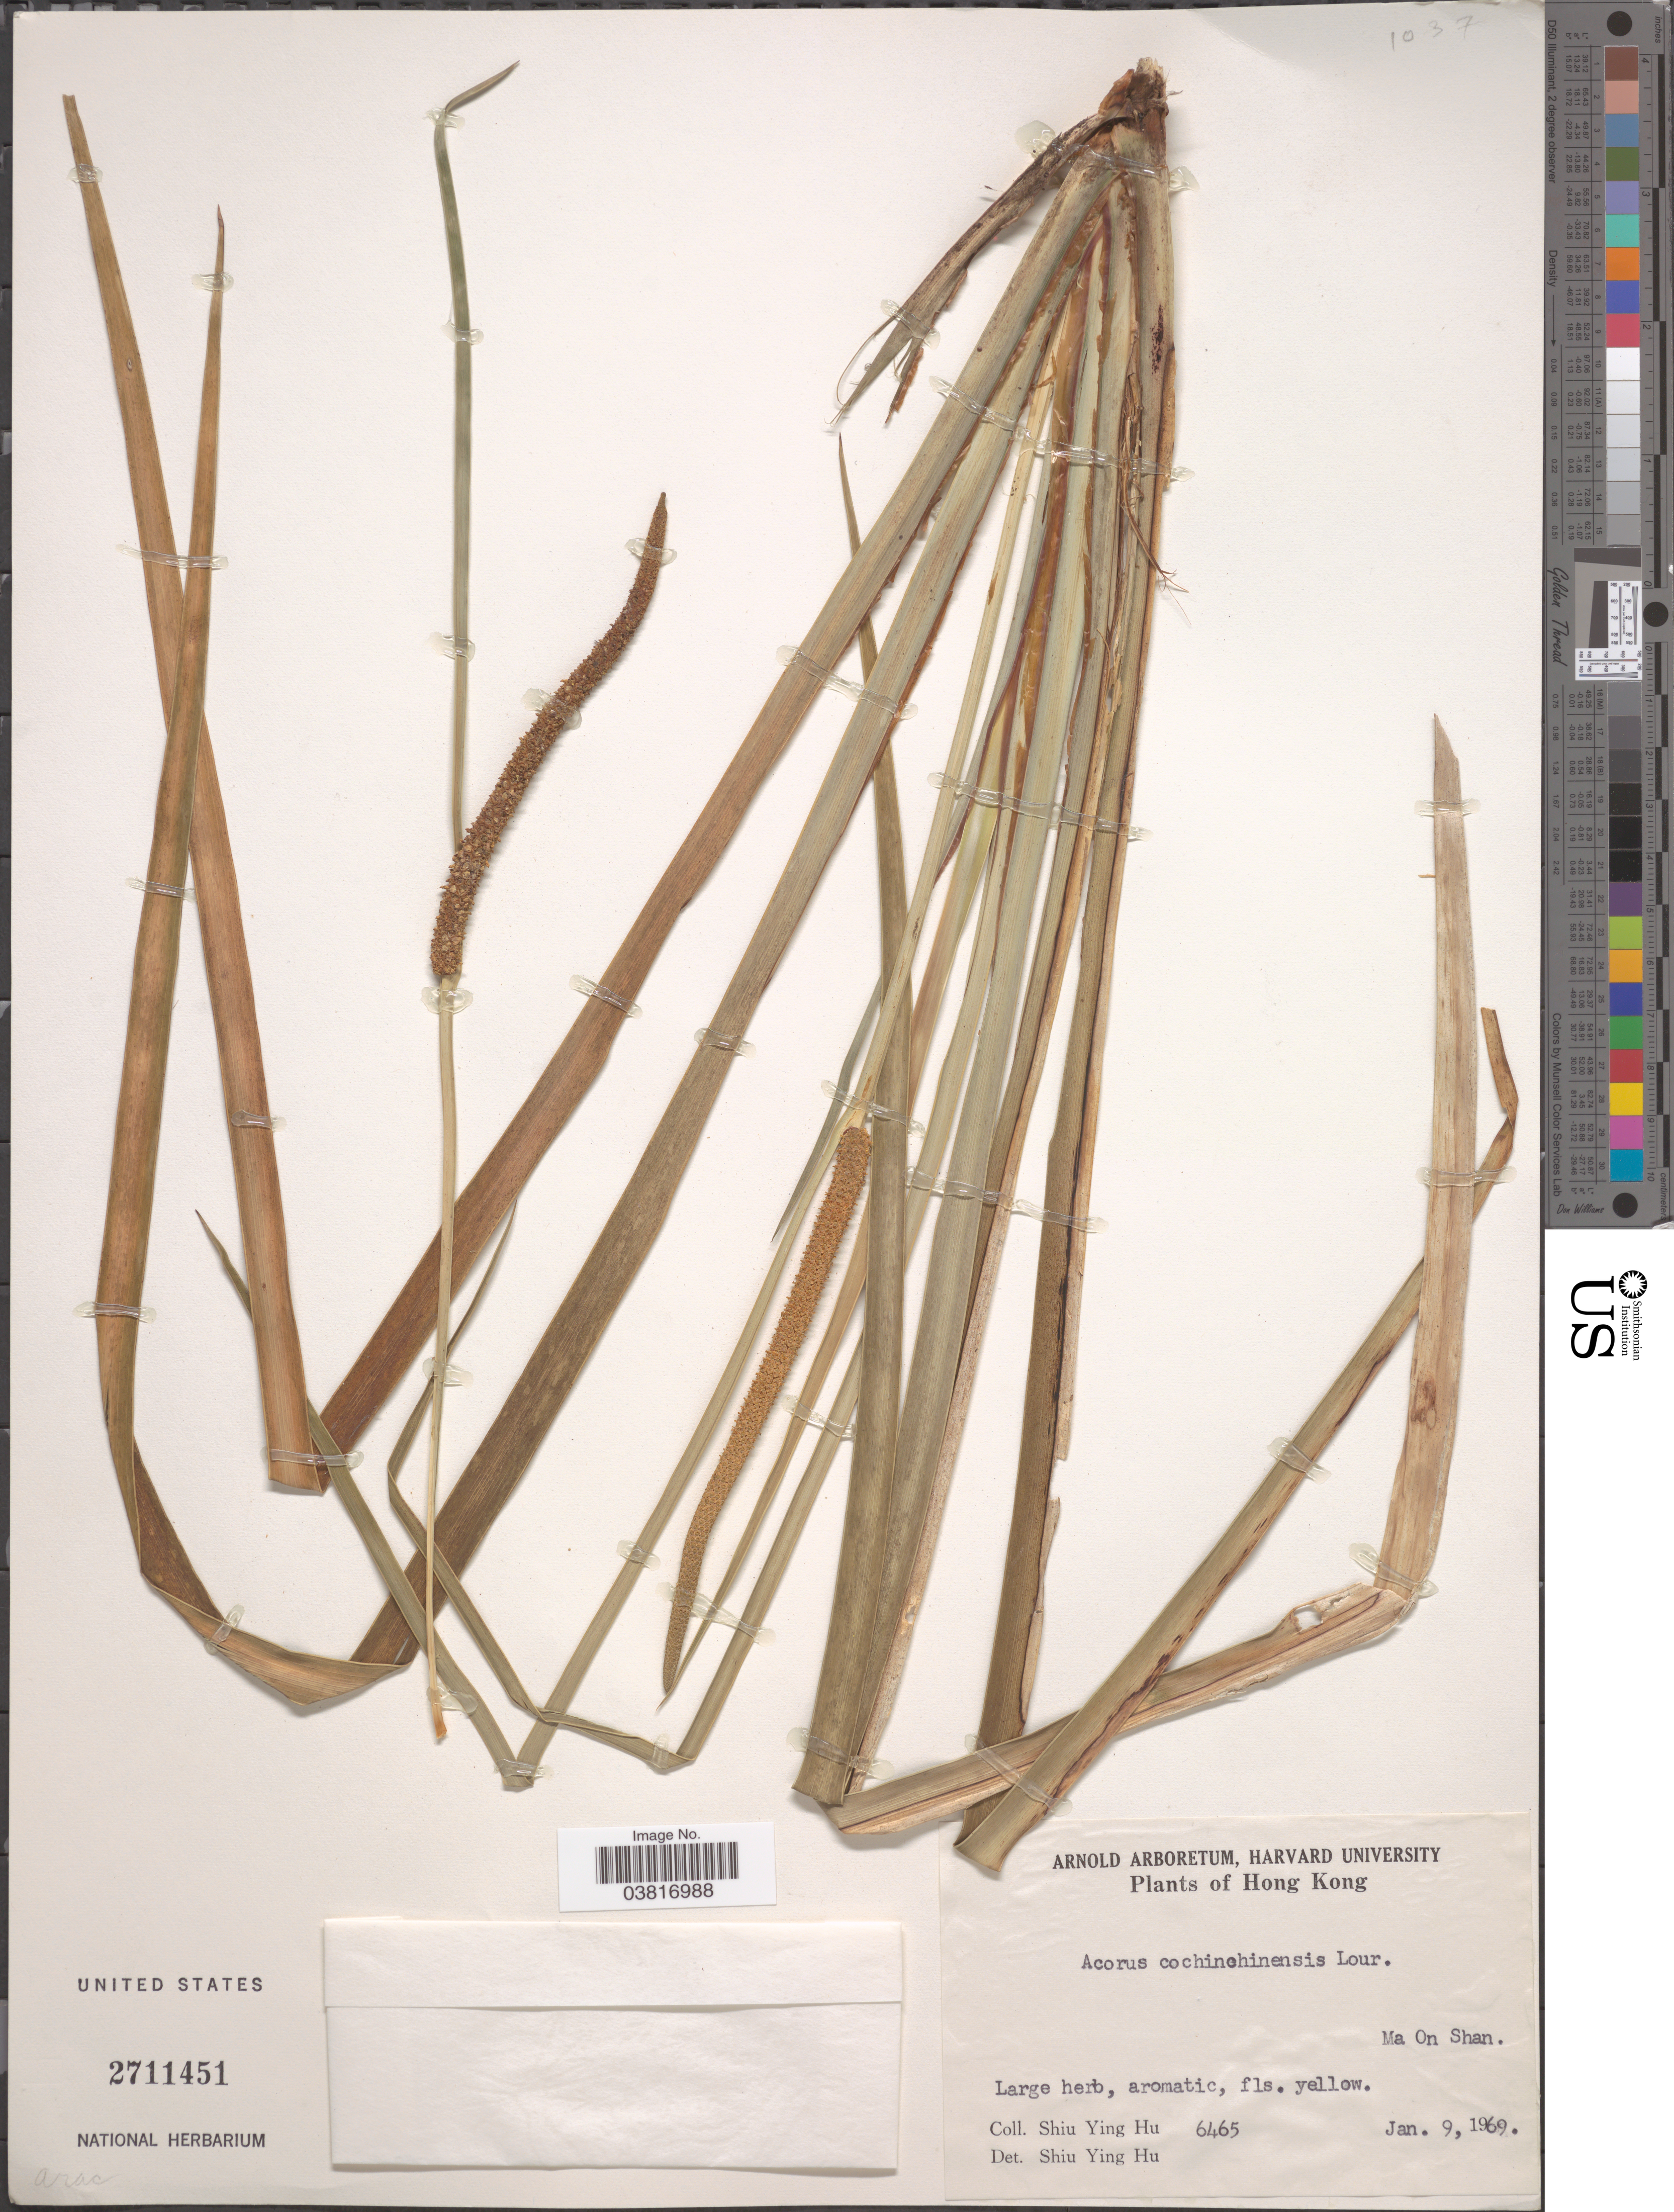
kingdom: Plantae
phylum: Tracheophyta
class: Liliopsida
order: Acorales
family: Acoraceae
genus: Acorus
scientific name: Acorus cochinchinensis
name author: Schott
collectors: S. Y. Hu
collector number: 6465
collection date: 1969-01-09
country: China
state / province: Hong Kong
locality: Ma On Shan.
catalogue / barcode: US 2711451